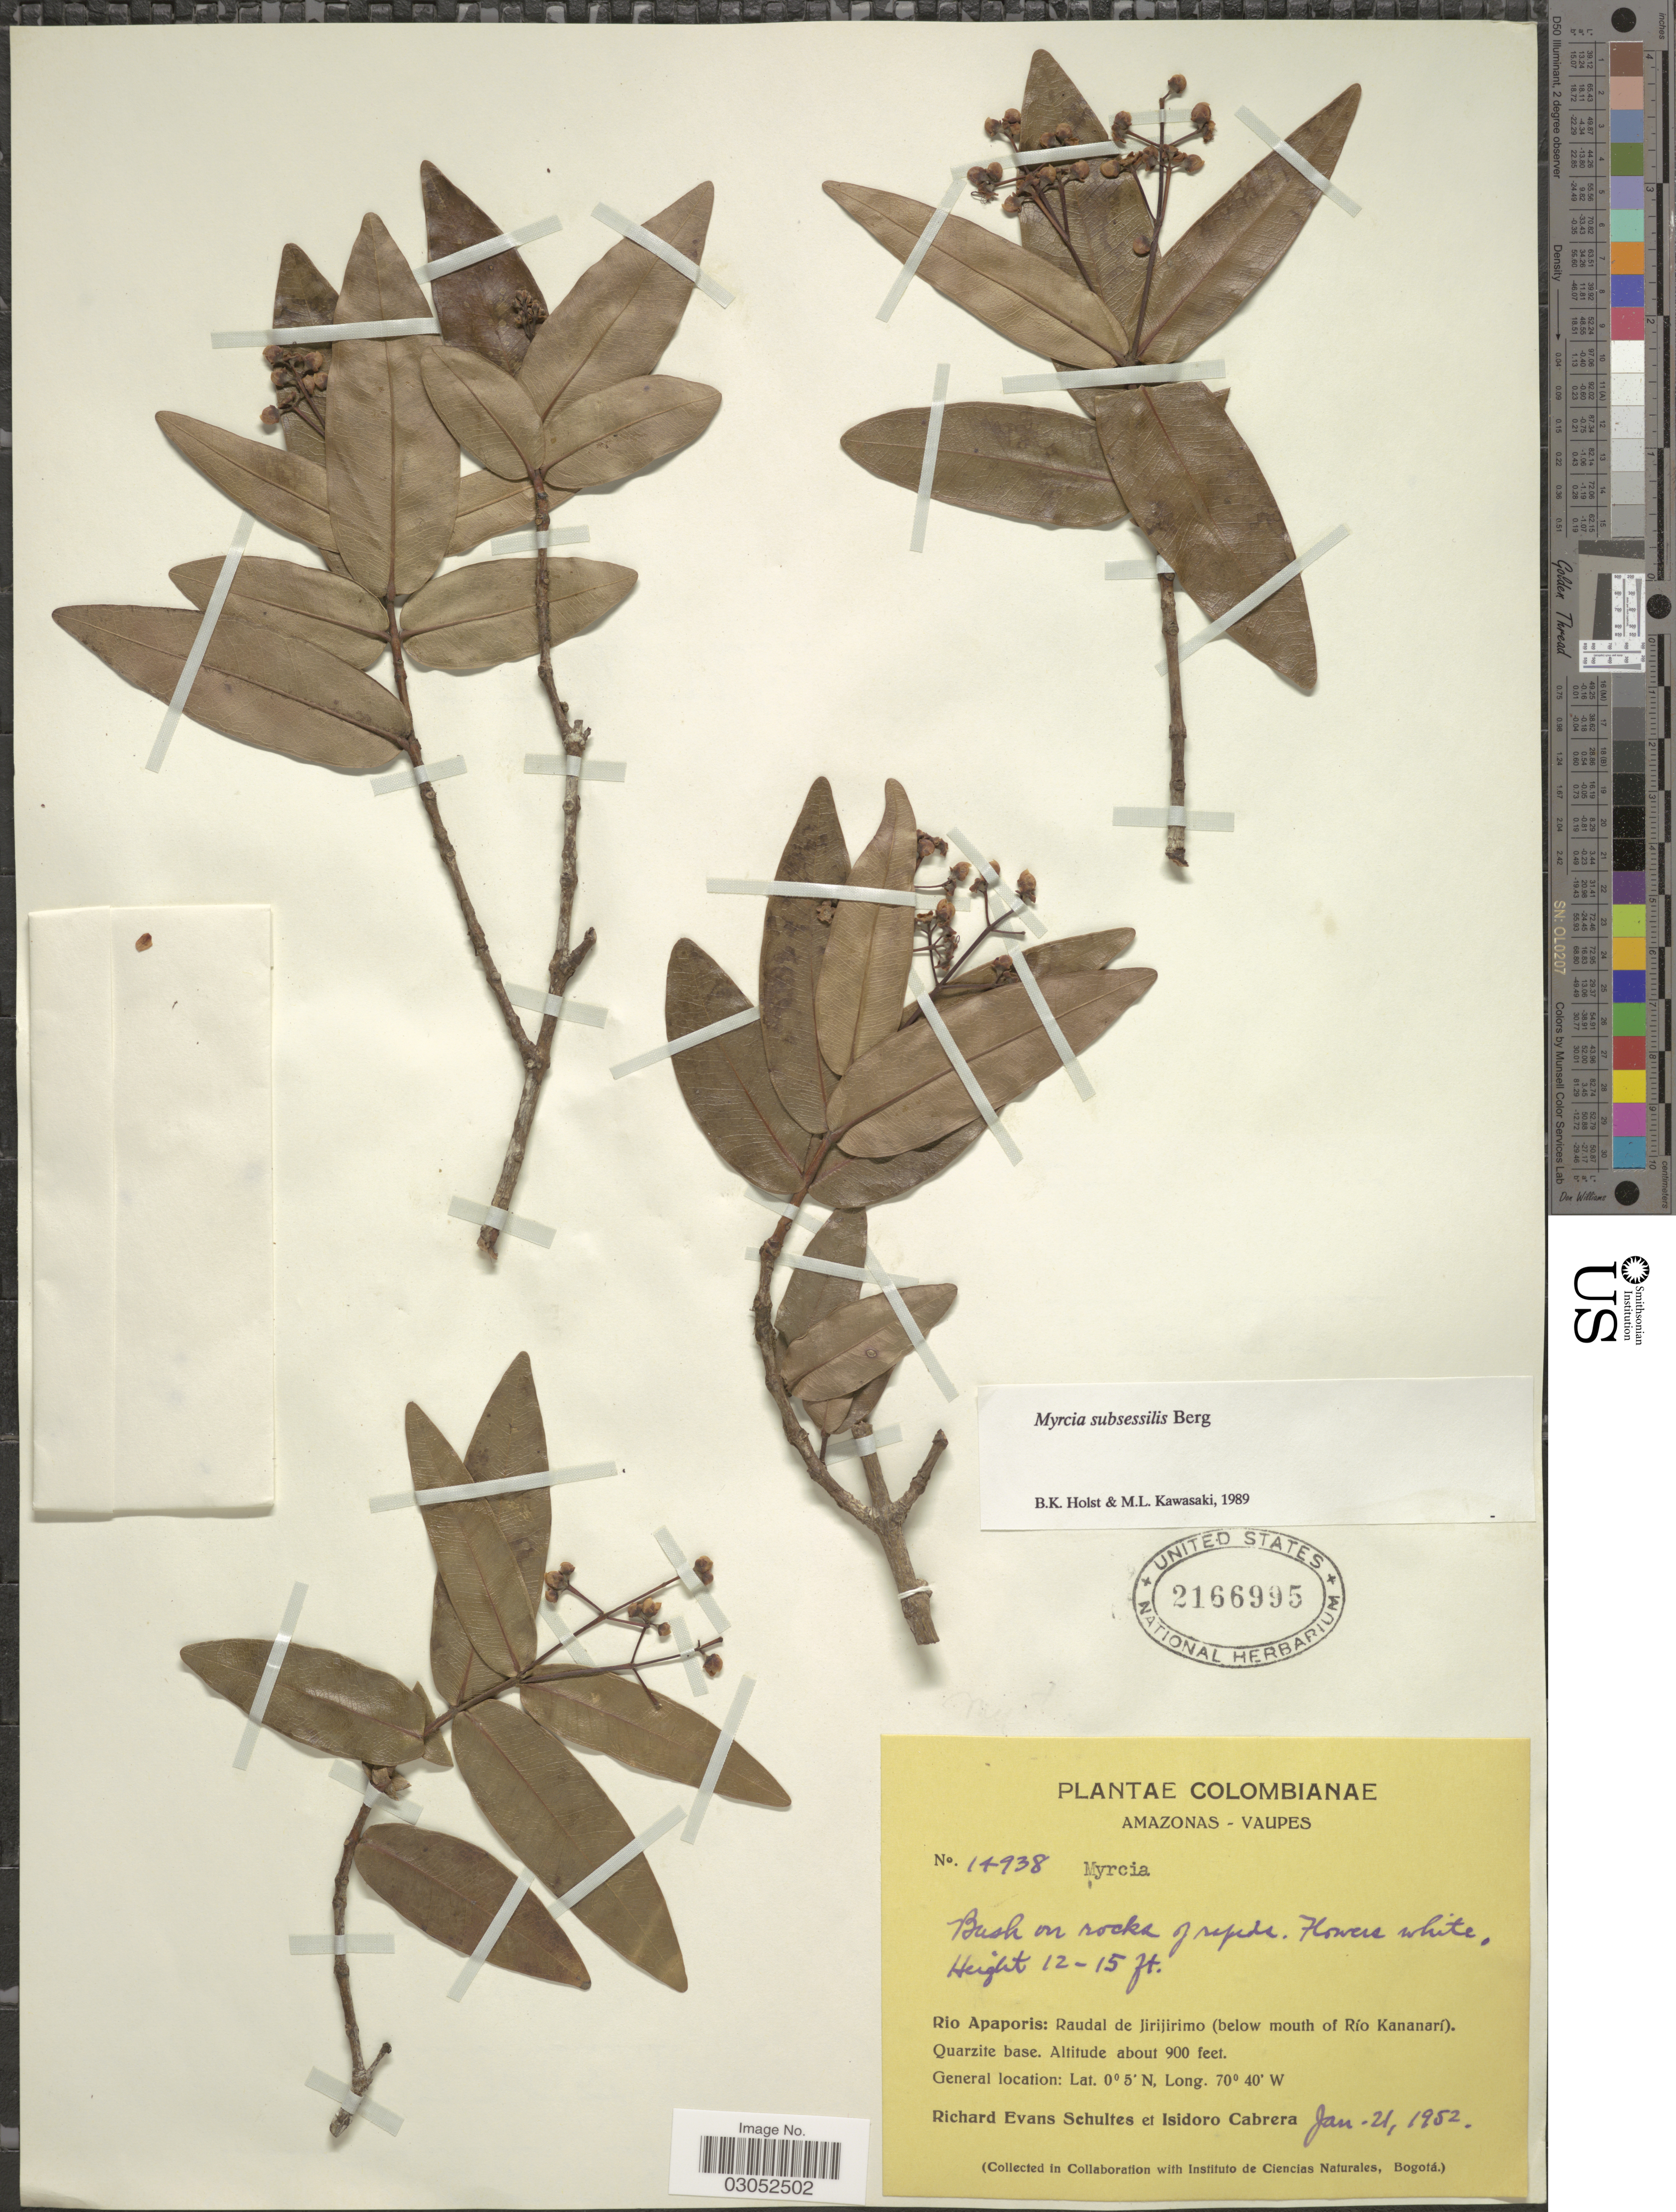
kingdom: Plantae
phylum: Tracheophyta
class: Magnoliopsida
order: Myrtales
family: Myrtaceae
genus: Myrcia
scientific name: Myrcia subsessilis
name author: O. Berg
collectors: R. E. Schultes & I. Cabrera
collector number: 14938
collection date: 1952-01-21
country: Colombia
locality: Amazonas - Vaupes. Río Apaporis: Raudal de Jirijirimo (below mouth of Río Kananarí).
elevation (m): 274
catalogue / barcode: US 2166995